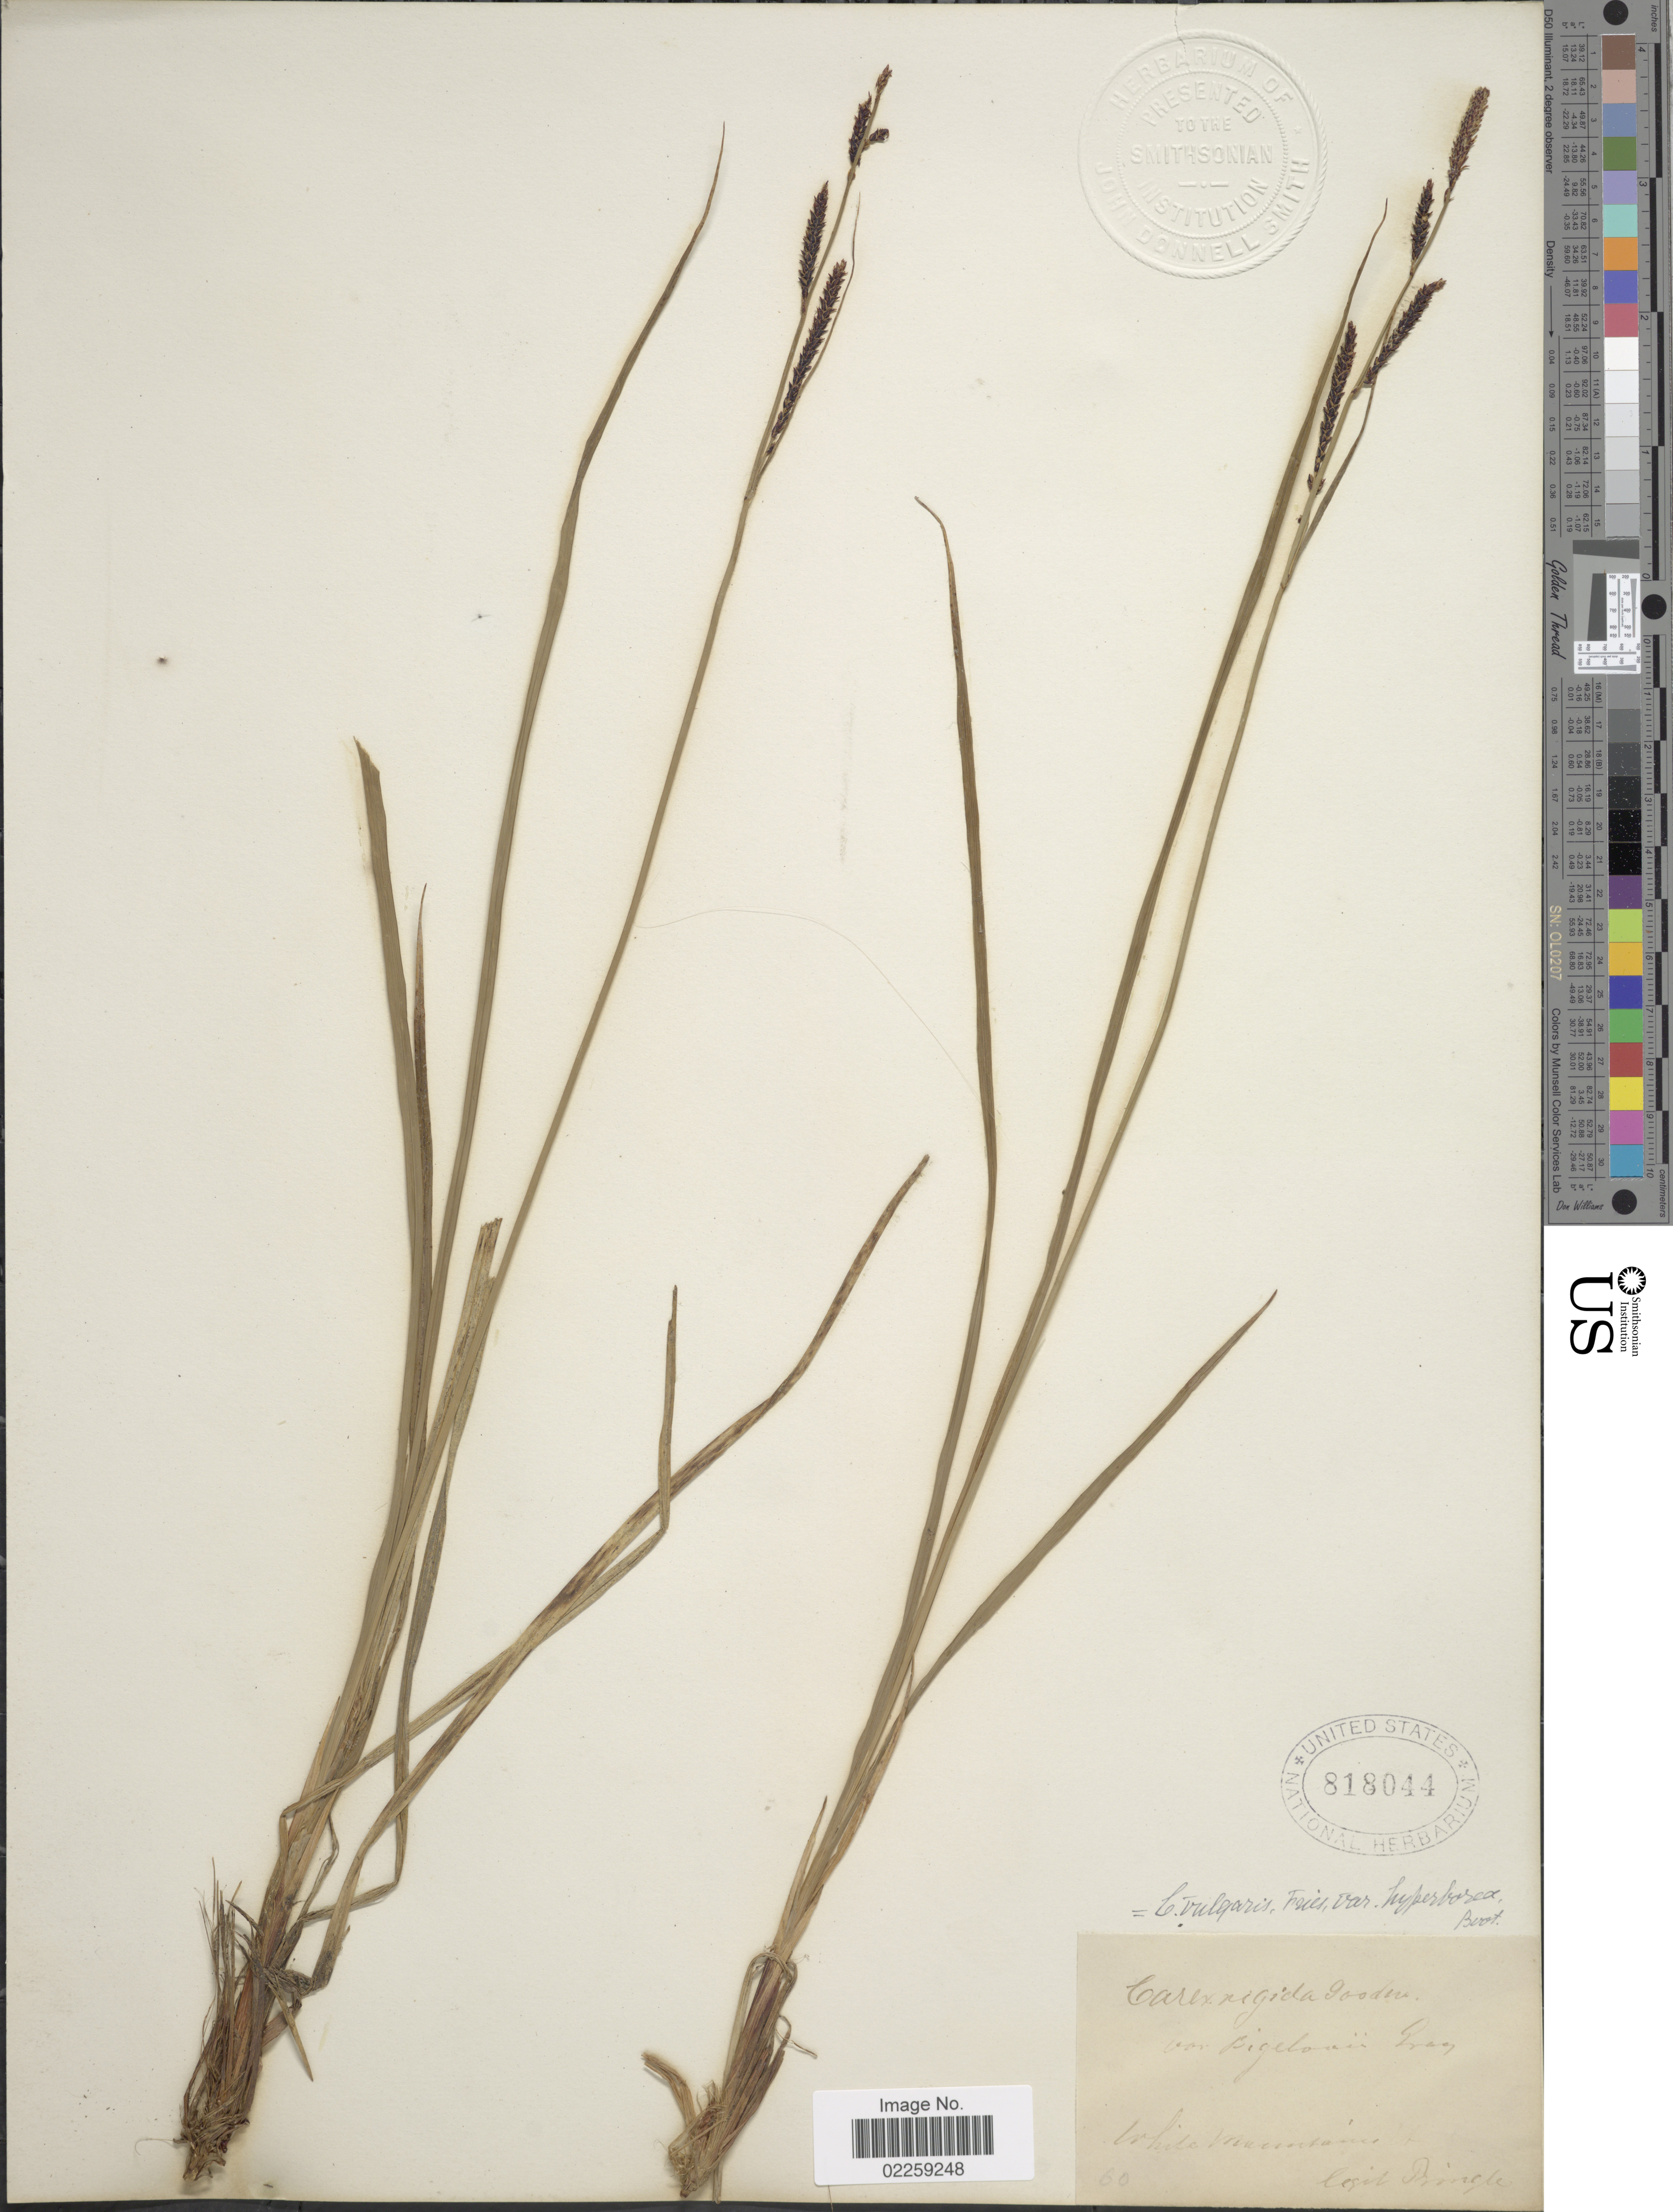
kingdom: Plantae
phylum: Tracheophyta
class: Liliopsida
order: Poales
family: Cyperaceae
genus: Carex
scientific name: Carex bigelowii subsp. bigelowii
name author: Torr. ex Schwein.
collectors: -- Pringle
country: United States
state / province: New Hampshire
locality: White Mountains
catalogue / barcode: US 818044